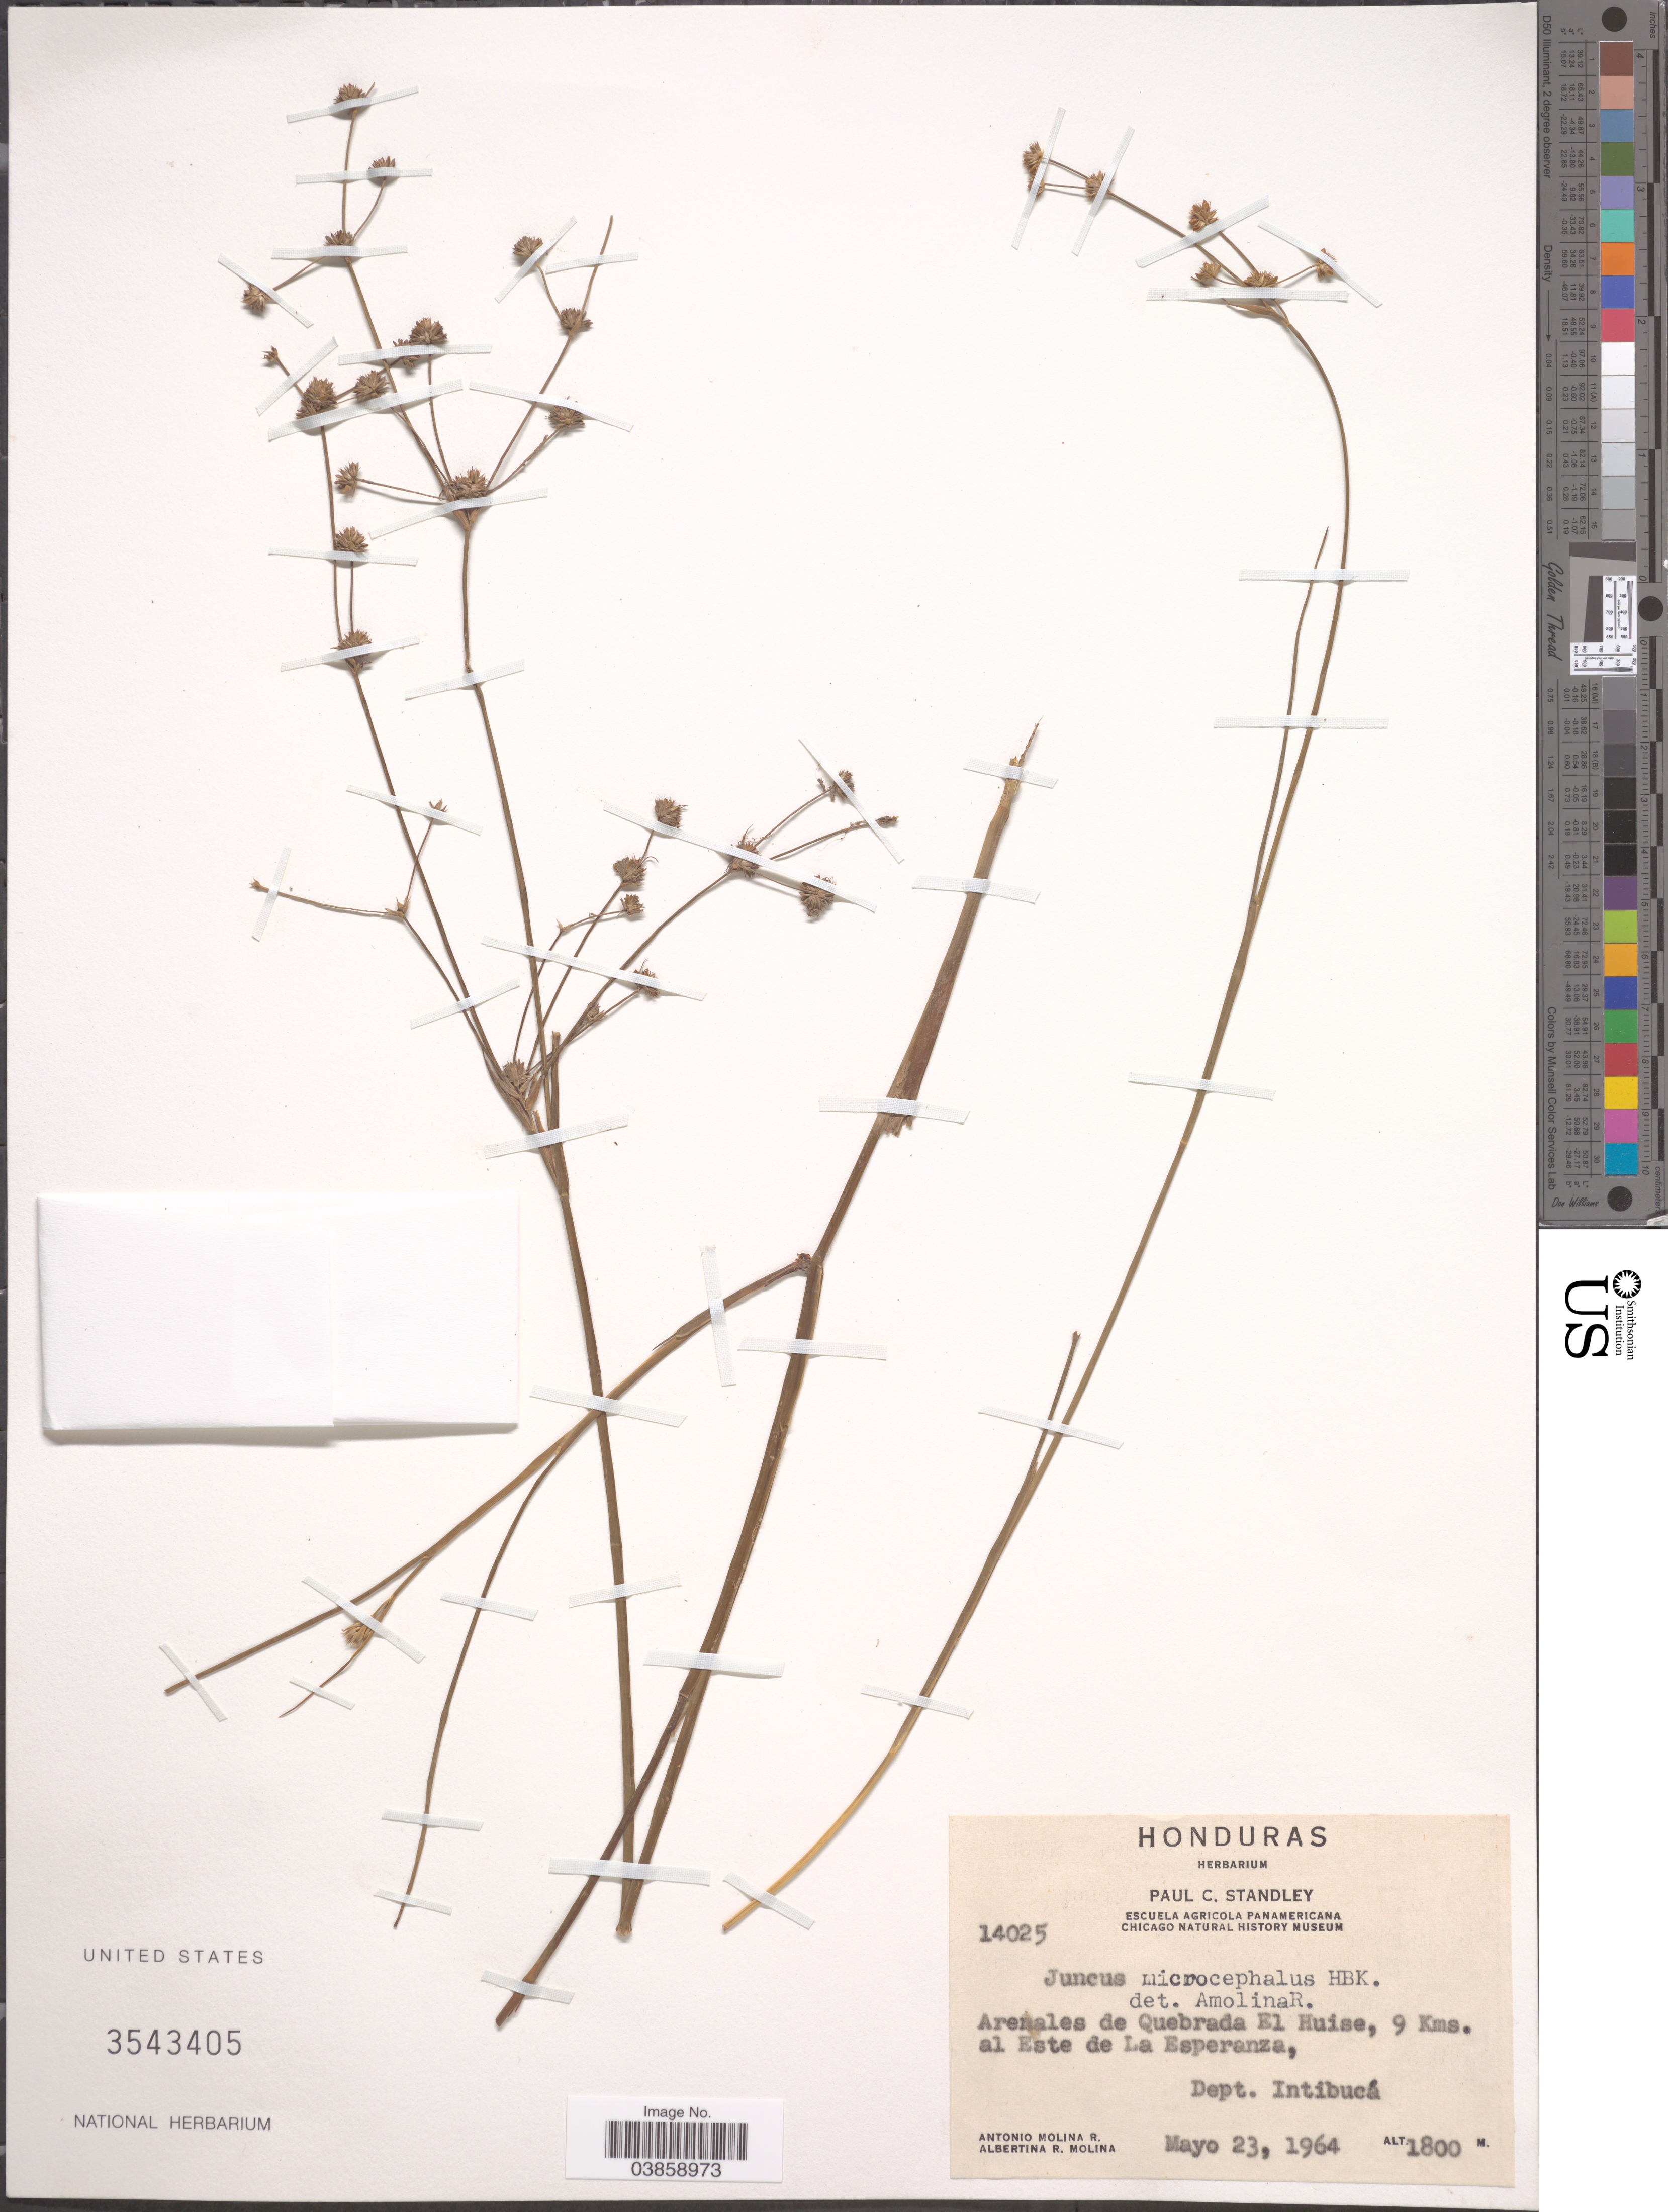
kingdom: Plantae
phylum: Tracheophyta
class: Liliopsida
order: Poales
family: Juncaceae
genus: Juncus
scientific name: Juncus microcephalus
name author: Kunth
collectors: A. Molina R. & A. R. Molina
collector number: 14025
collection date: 1964-05-23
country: Honduras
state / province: Intibuca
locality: Arenales de Quebrada El Huise, 9 Kms. al Este de La Esperanza, Dept. Intibucá.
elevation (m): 1800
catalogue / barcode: US 3543405